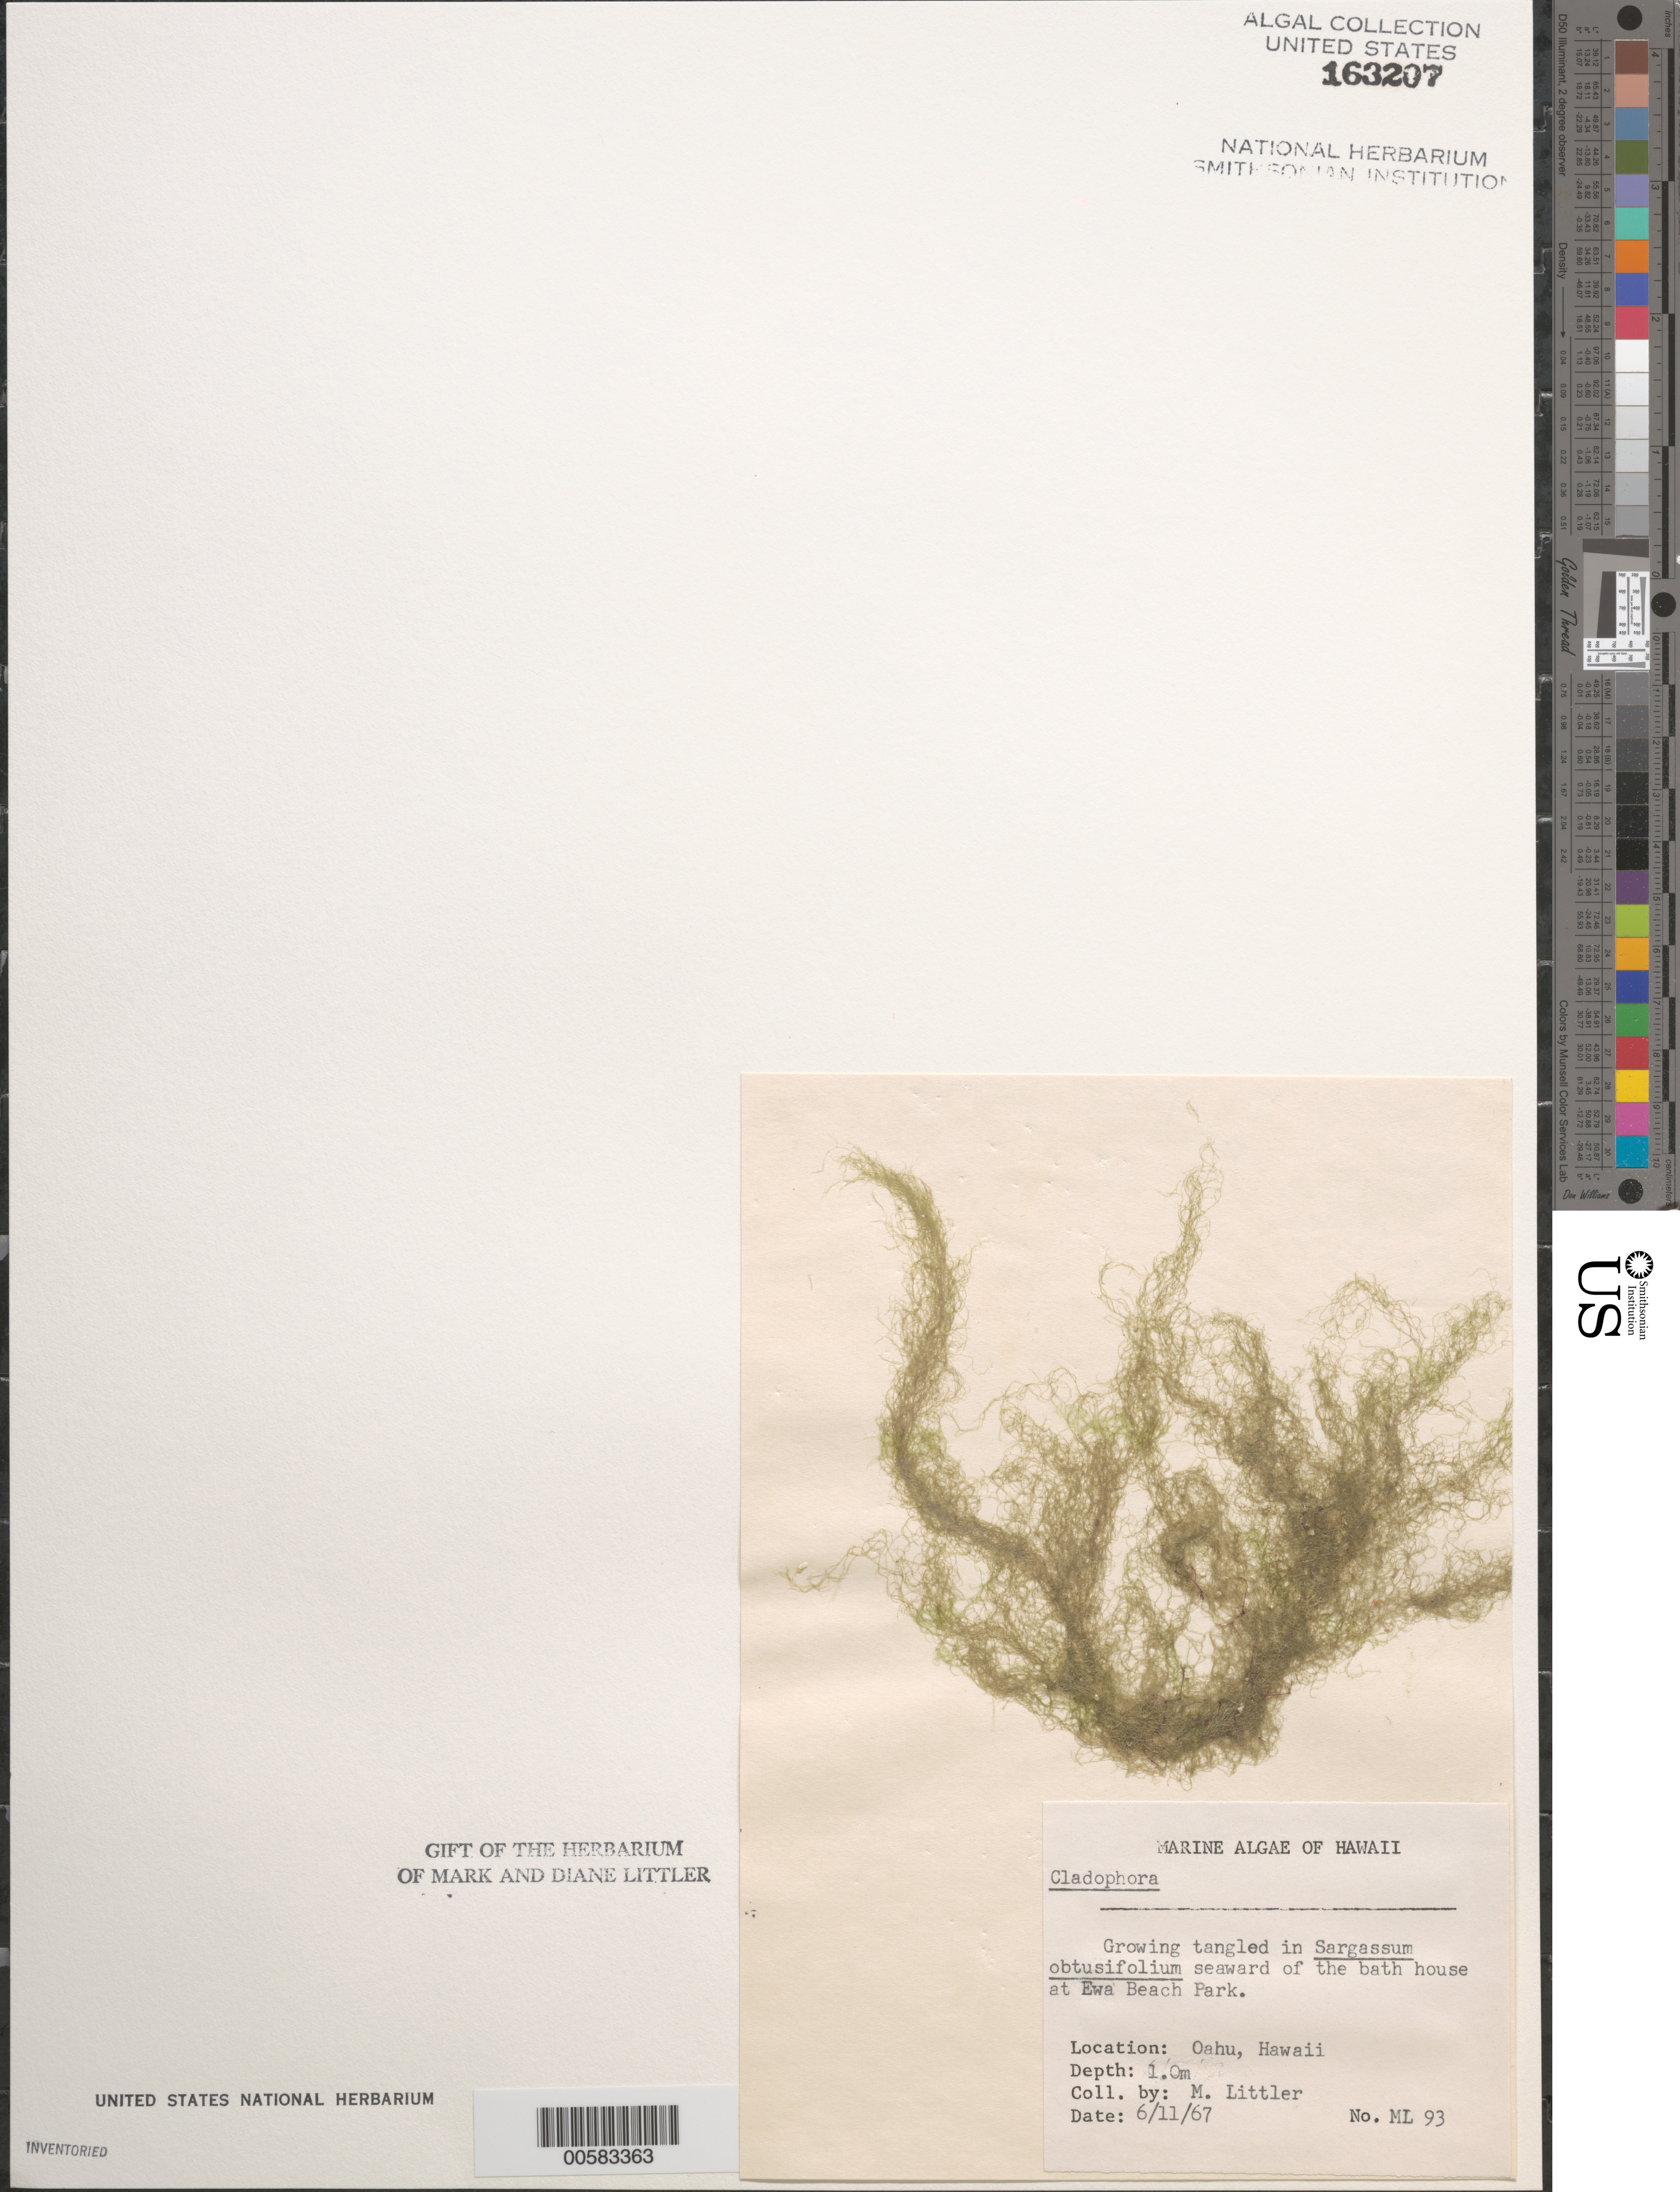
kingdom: Plantae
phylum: Chlorophyta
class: Ulvophyceae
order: Cladophorales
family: Cladophoraceae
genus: Cladophora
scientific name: Cladophora sp.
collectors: M. M. Littler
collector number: ML 93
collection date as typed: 11 Jun 1967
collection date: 1967-06-11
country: United States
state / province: Hawaii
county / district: Honolulu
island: Oahu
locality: Ewa Beach Park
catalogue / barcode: US 163207